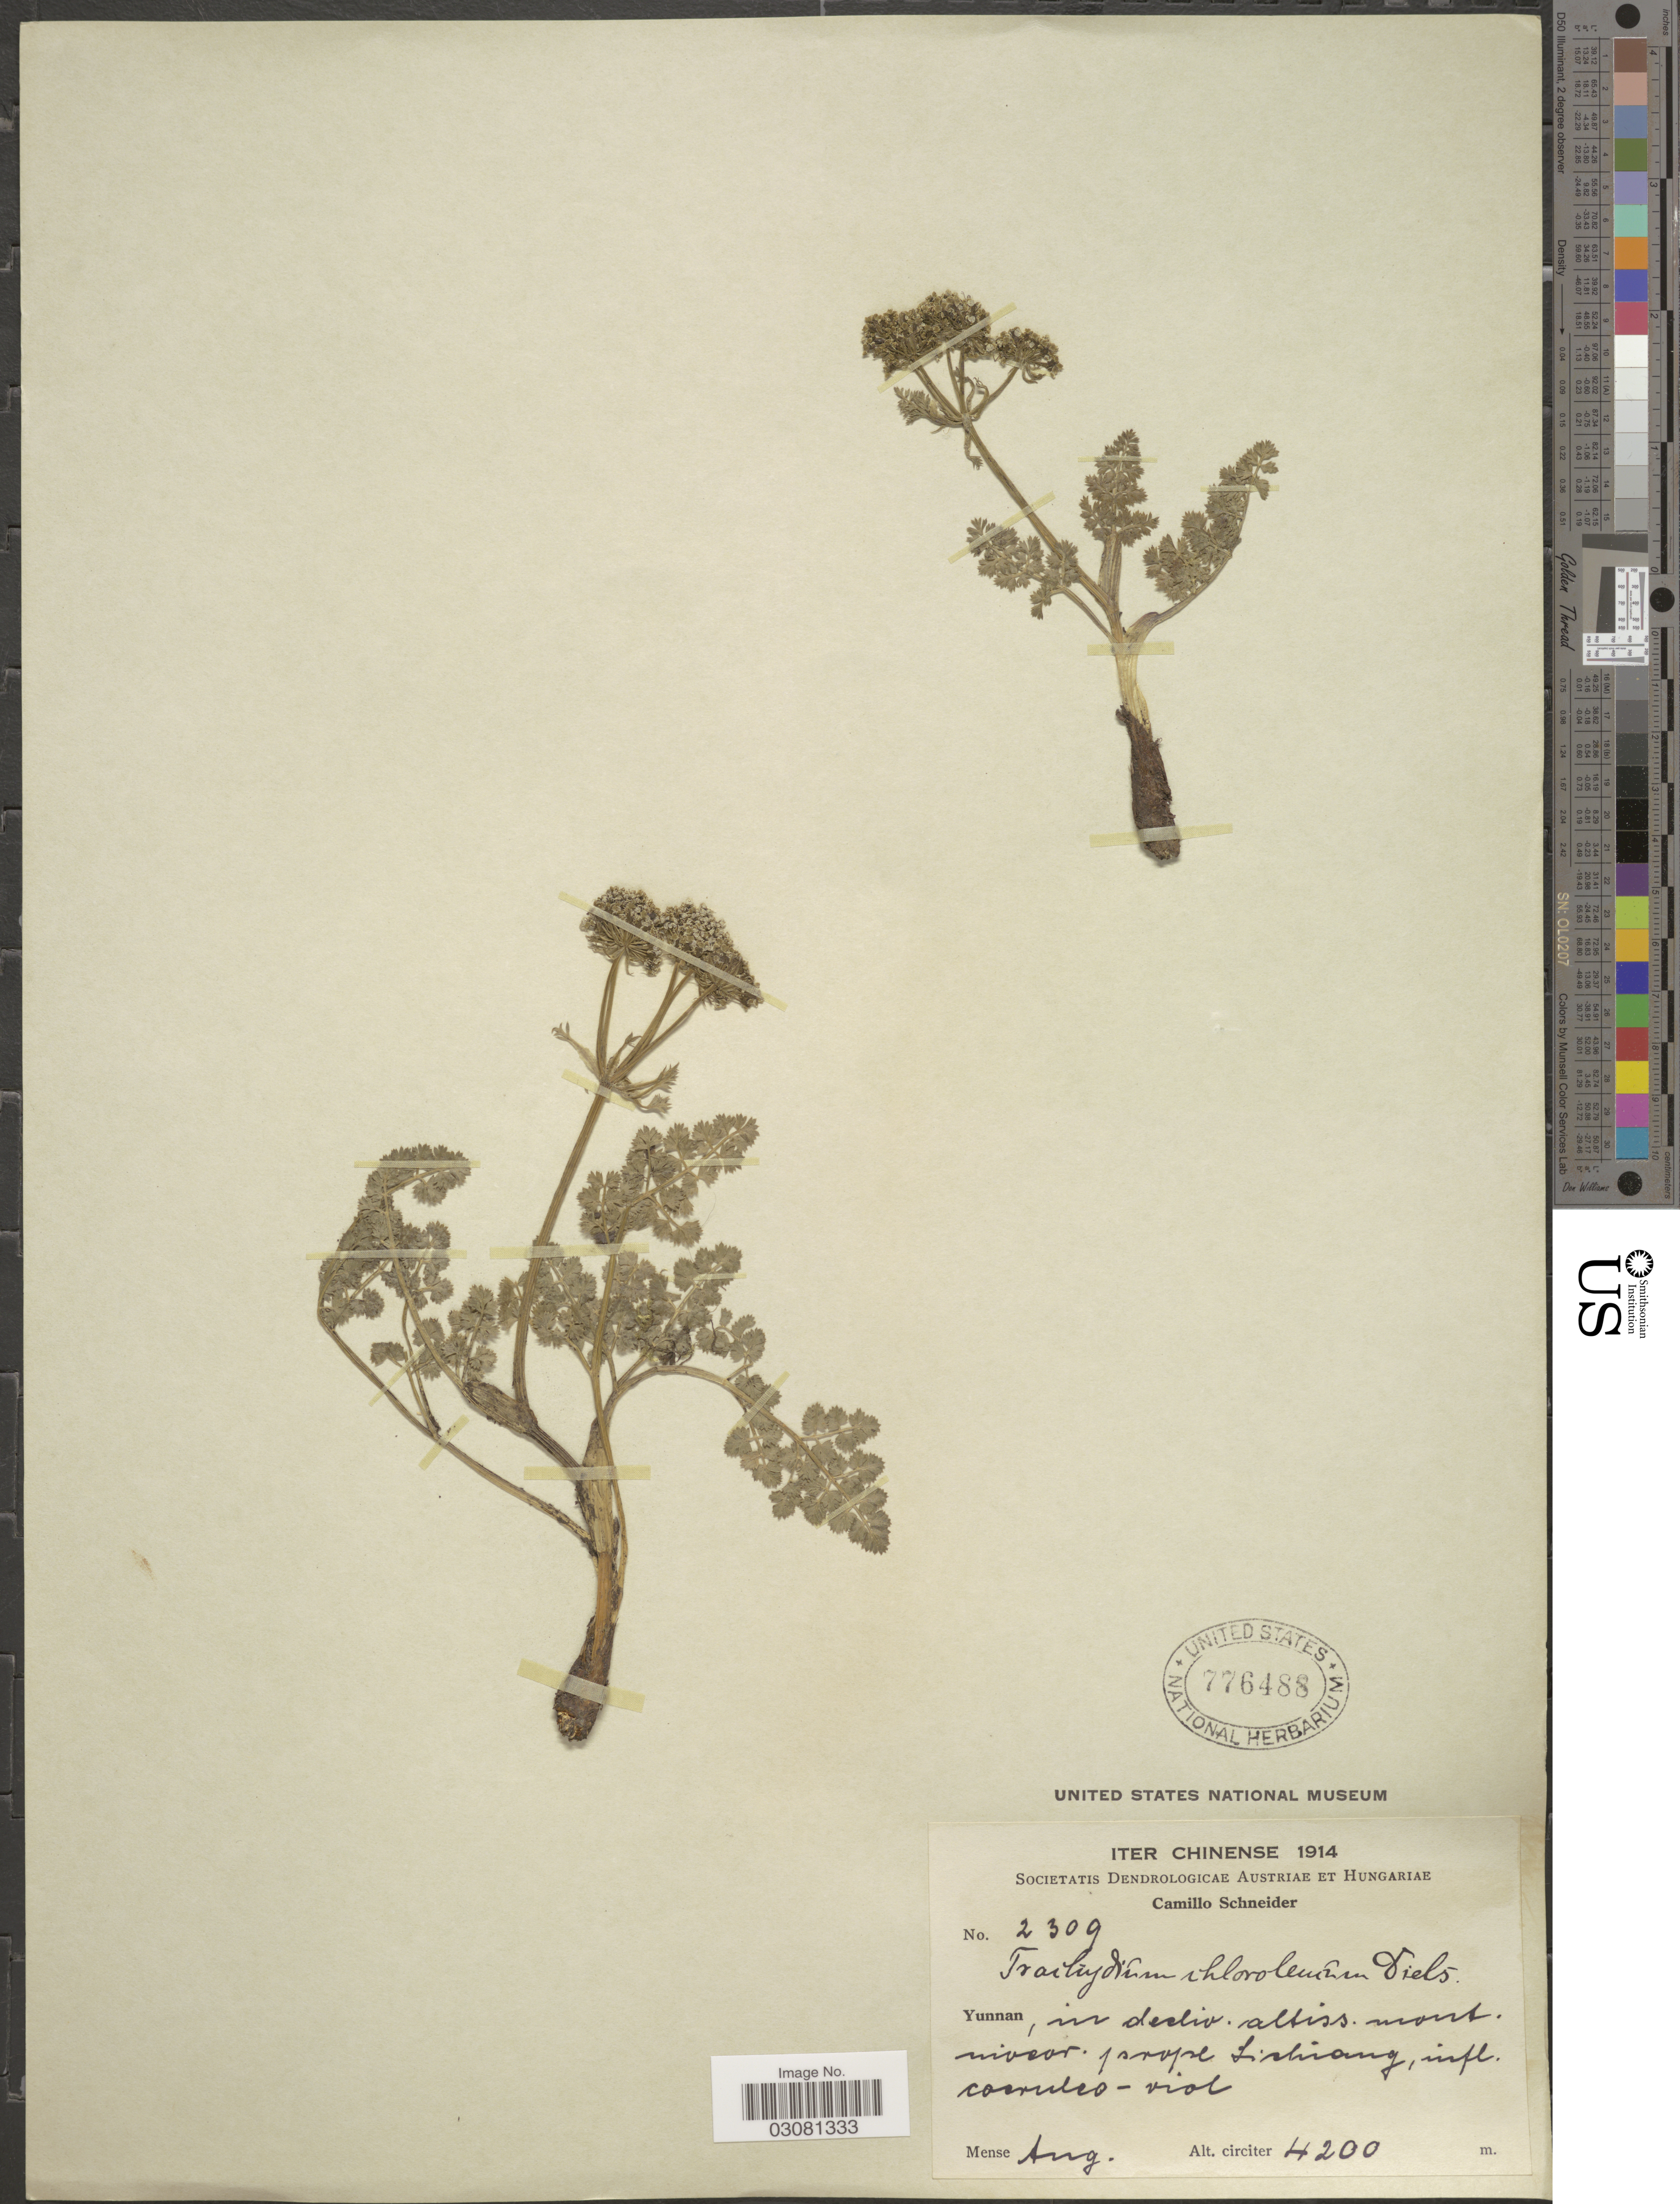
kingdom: Plantae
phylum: Tracheophyta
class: Magnoliopsida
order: Apiales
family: Apiaceae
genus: Trachydium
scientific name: Trachydium chloroleucum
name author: Diels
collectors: C. K. Schneider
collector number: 2309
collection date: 1914-08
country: China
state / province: Yunnan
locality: In decliv. altiss. mont. univsar [interpreted]. prope Lichiang.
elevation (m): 4200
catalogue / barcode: US 776488